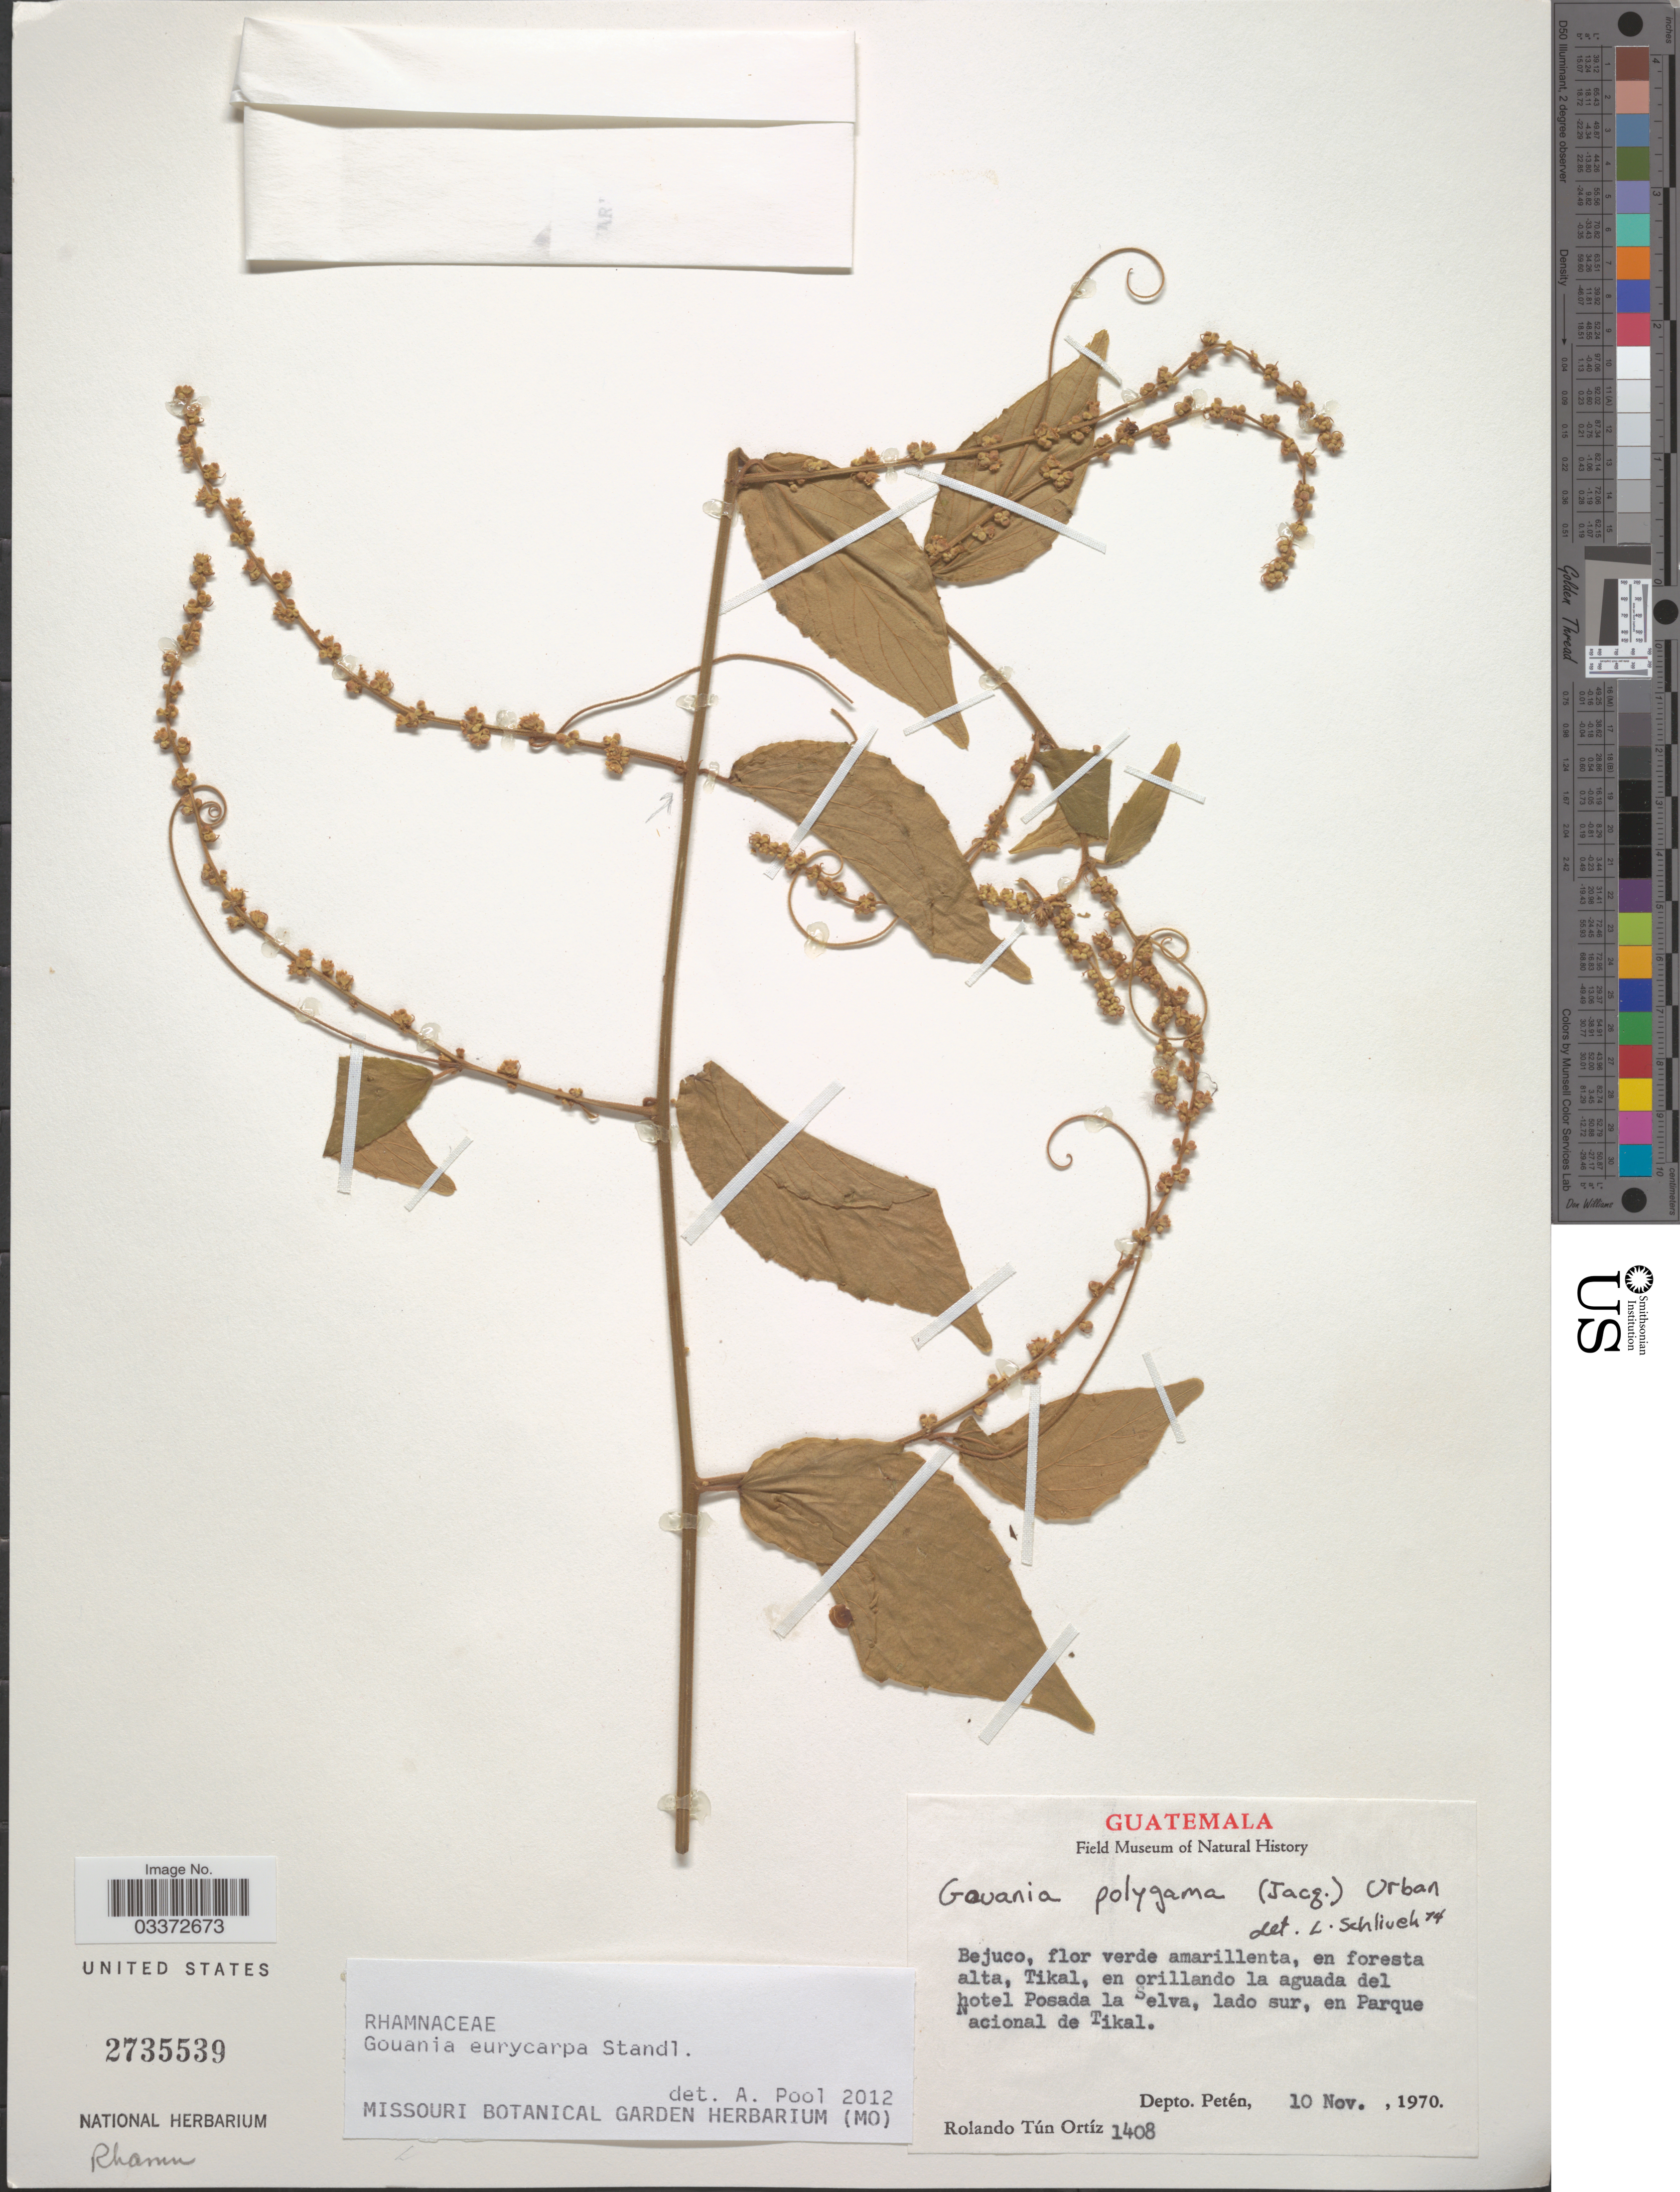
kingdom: Plantae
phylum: Tracheophyta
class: Magnoliopsida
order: Rosales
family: Rhamnaceae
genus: Gouania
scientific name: Gouania eurycarpa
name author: Standl.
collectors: R. T. Ortíz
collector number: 1408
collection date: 1970-11-10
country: Guatemala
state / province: El Petén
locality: En foresta alta, Tikal, en orillando la aguada del hotel Posada la Selva, lado sur, en Parque Nacional de Tikal. Depto. Petén.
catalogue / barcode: US 2735539